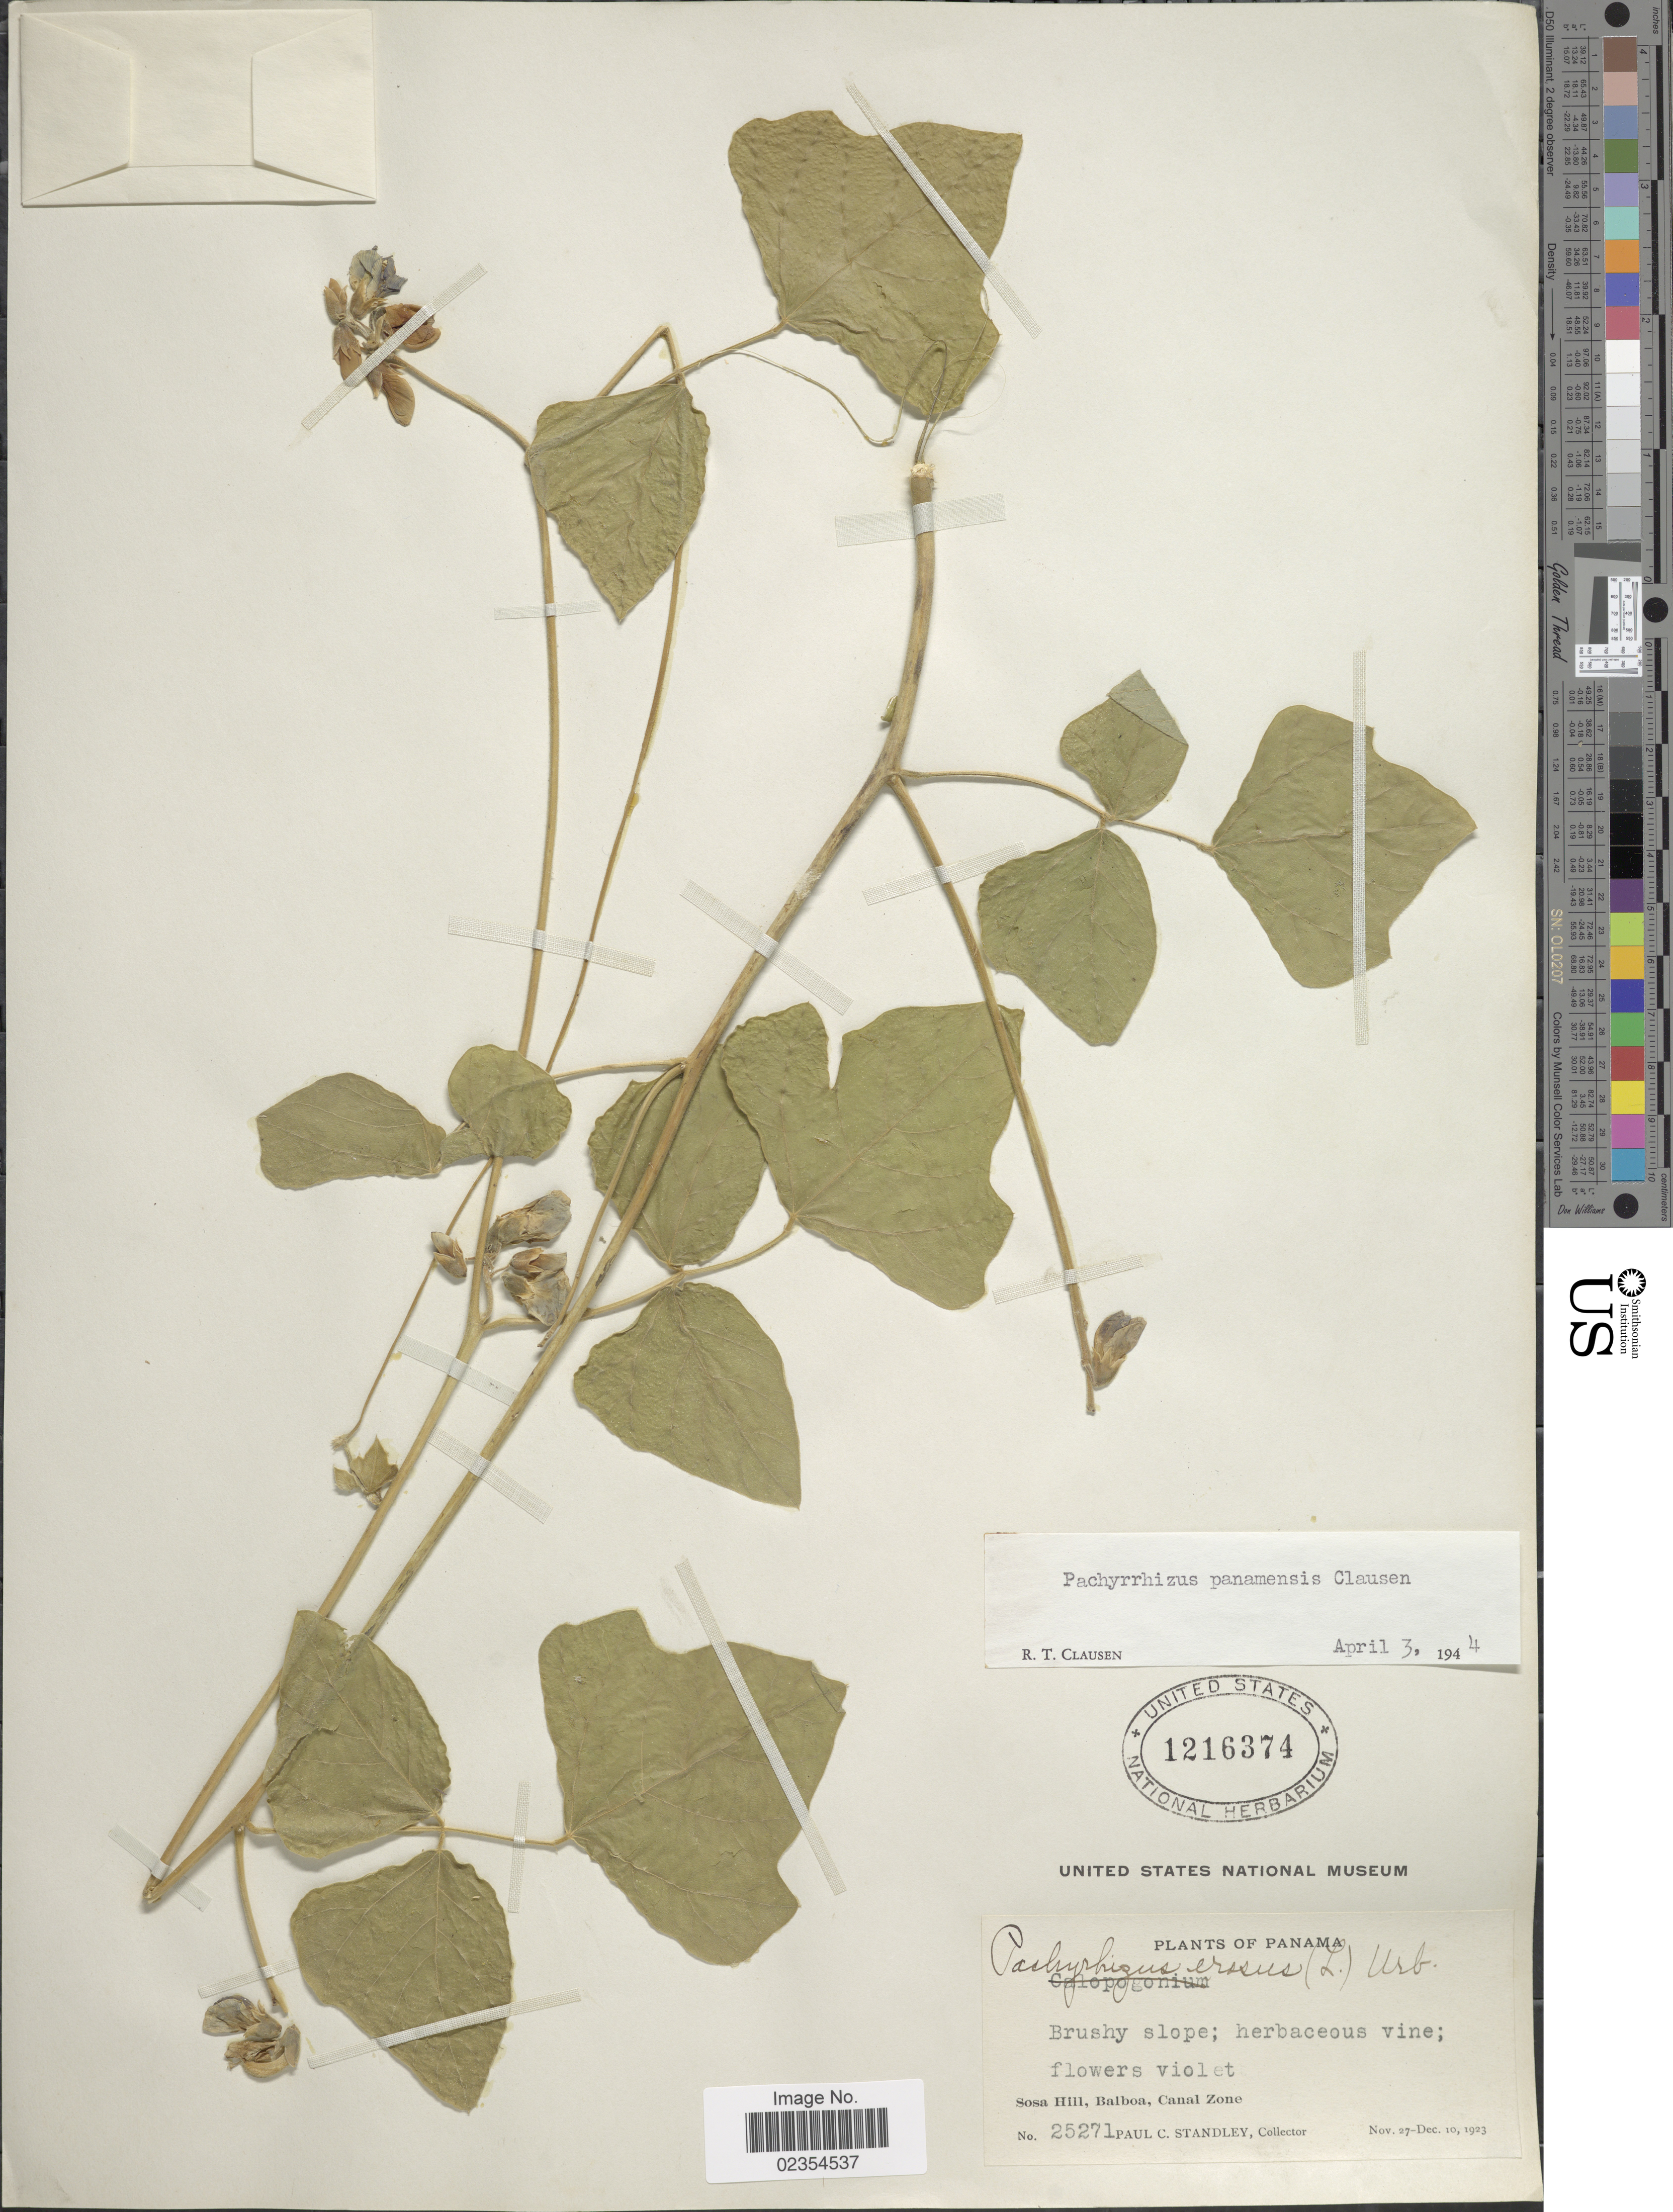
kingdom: Plantae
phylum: Tracheophyta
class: Magnoliopsida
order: Fabales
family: Fabaceae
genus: Pachyrhizus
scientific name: Pachyrhizus panamensis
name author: R.T. Clausen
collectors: P. C. Standley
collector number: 25271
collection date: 1923-11-27/1923-12-10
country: Panama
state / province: Colón / Panamá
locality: Sosa Hill, Balboa, Canal Zone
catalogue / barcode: US 1216374